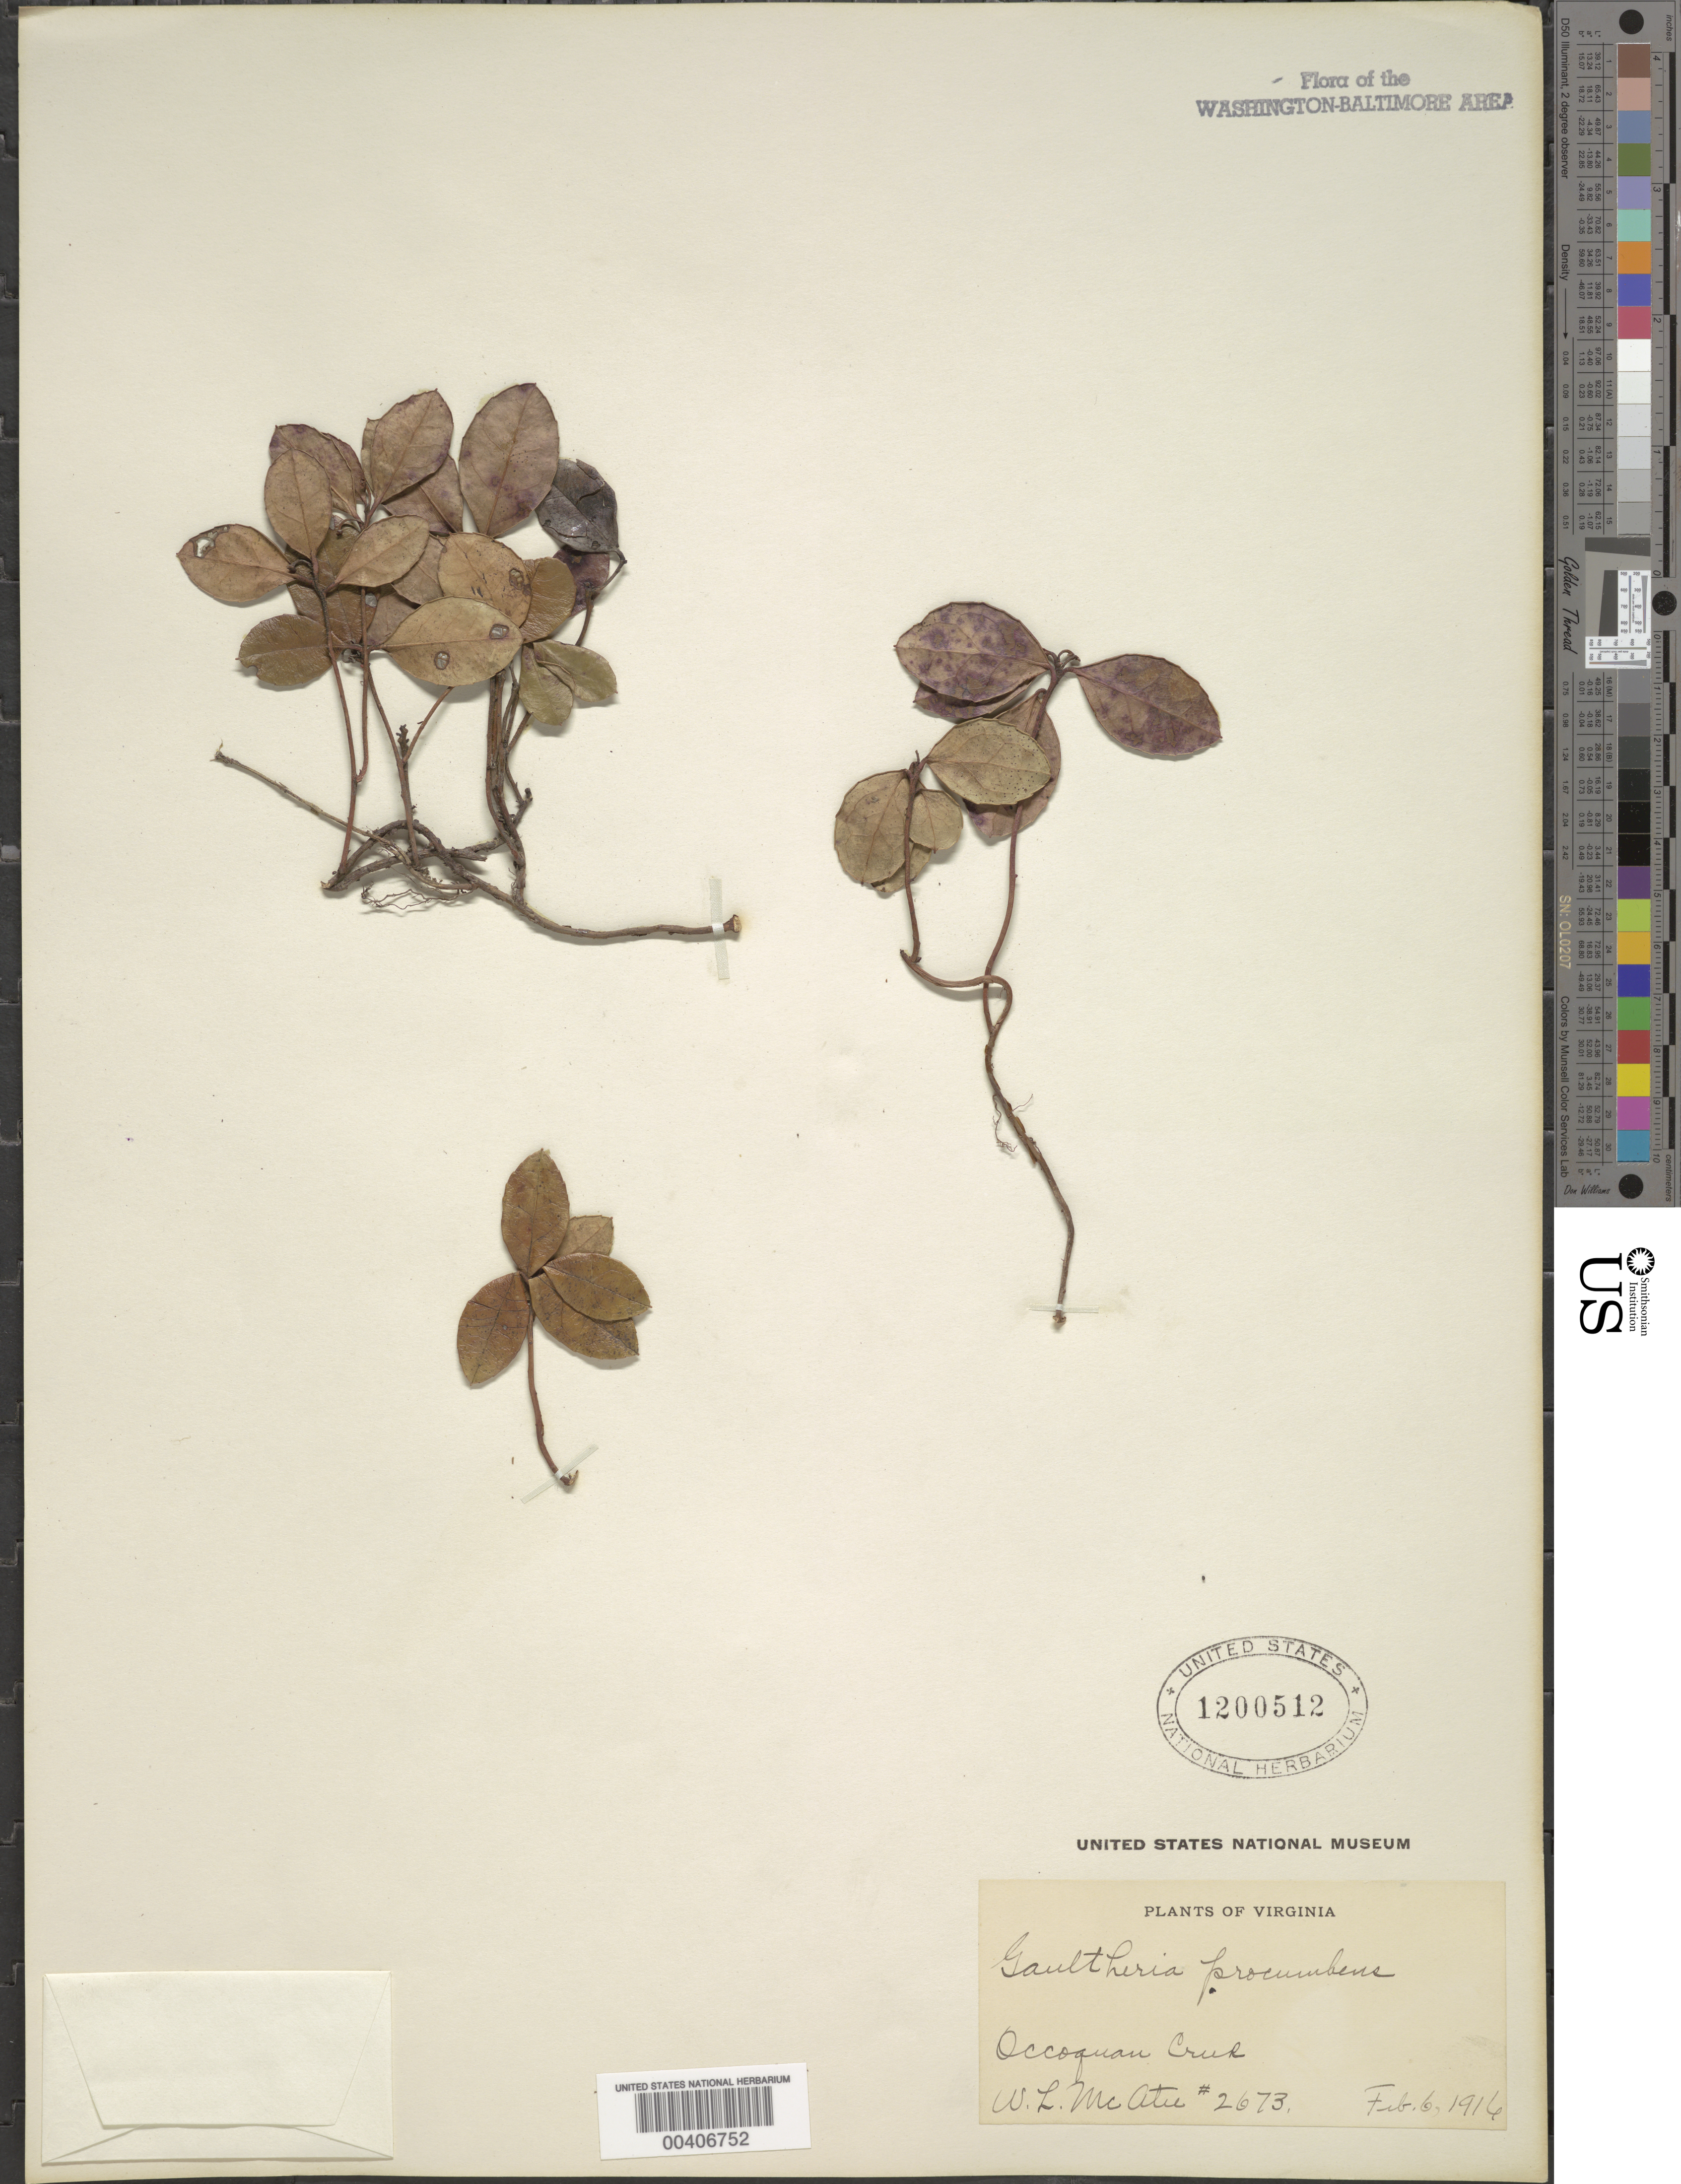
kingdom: Plantae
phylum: Tracheophyta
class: Magnoliopsida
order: Ericales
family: Ericaceae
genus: Gaultheria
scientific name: Gaultheria procumbens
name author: L.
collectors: W. McAtee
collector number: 2673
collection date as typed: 06 Feb 1916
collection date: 1916-02-06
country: United States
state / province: Virginia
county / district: Prince William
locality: Occoquan Creek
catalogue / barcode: US 1200512